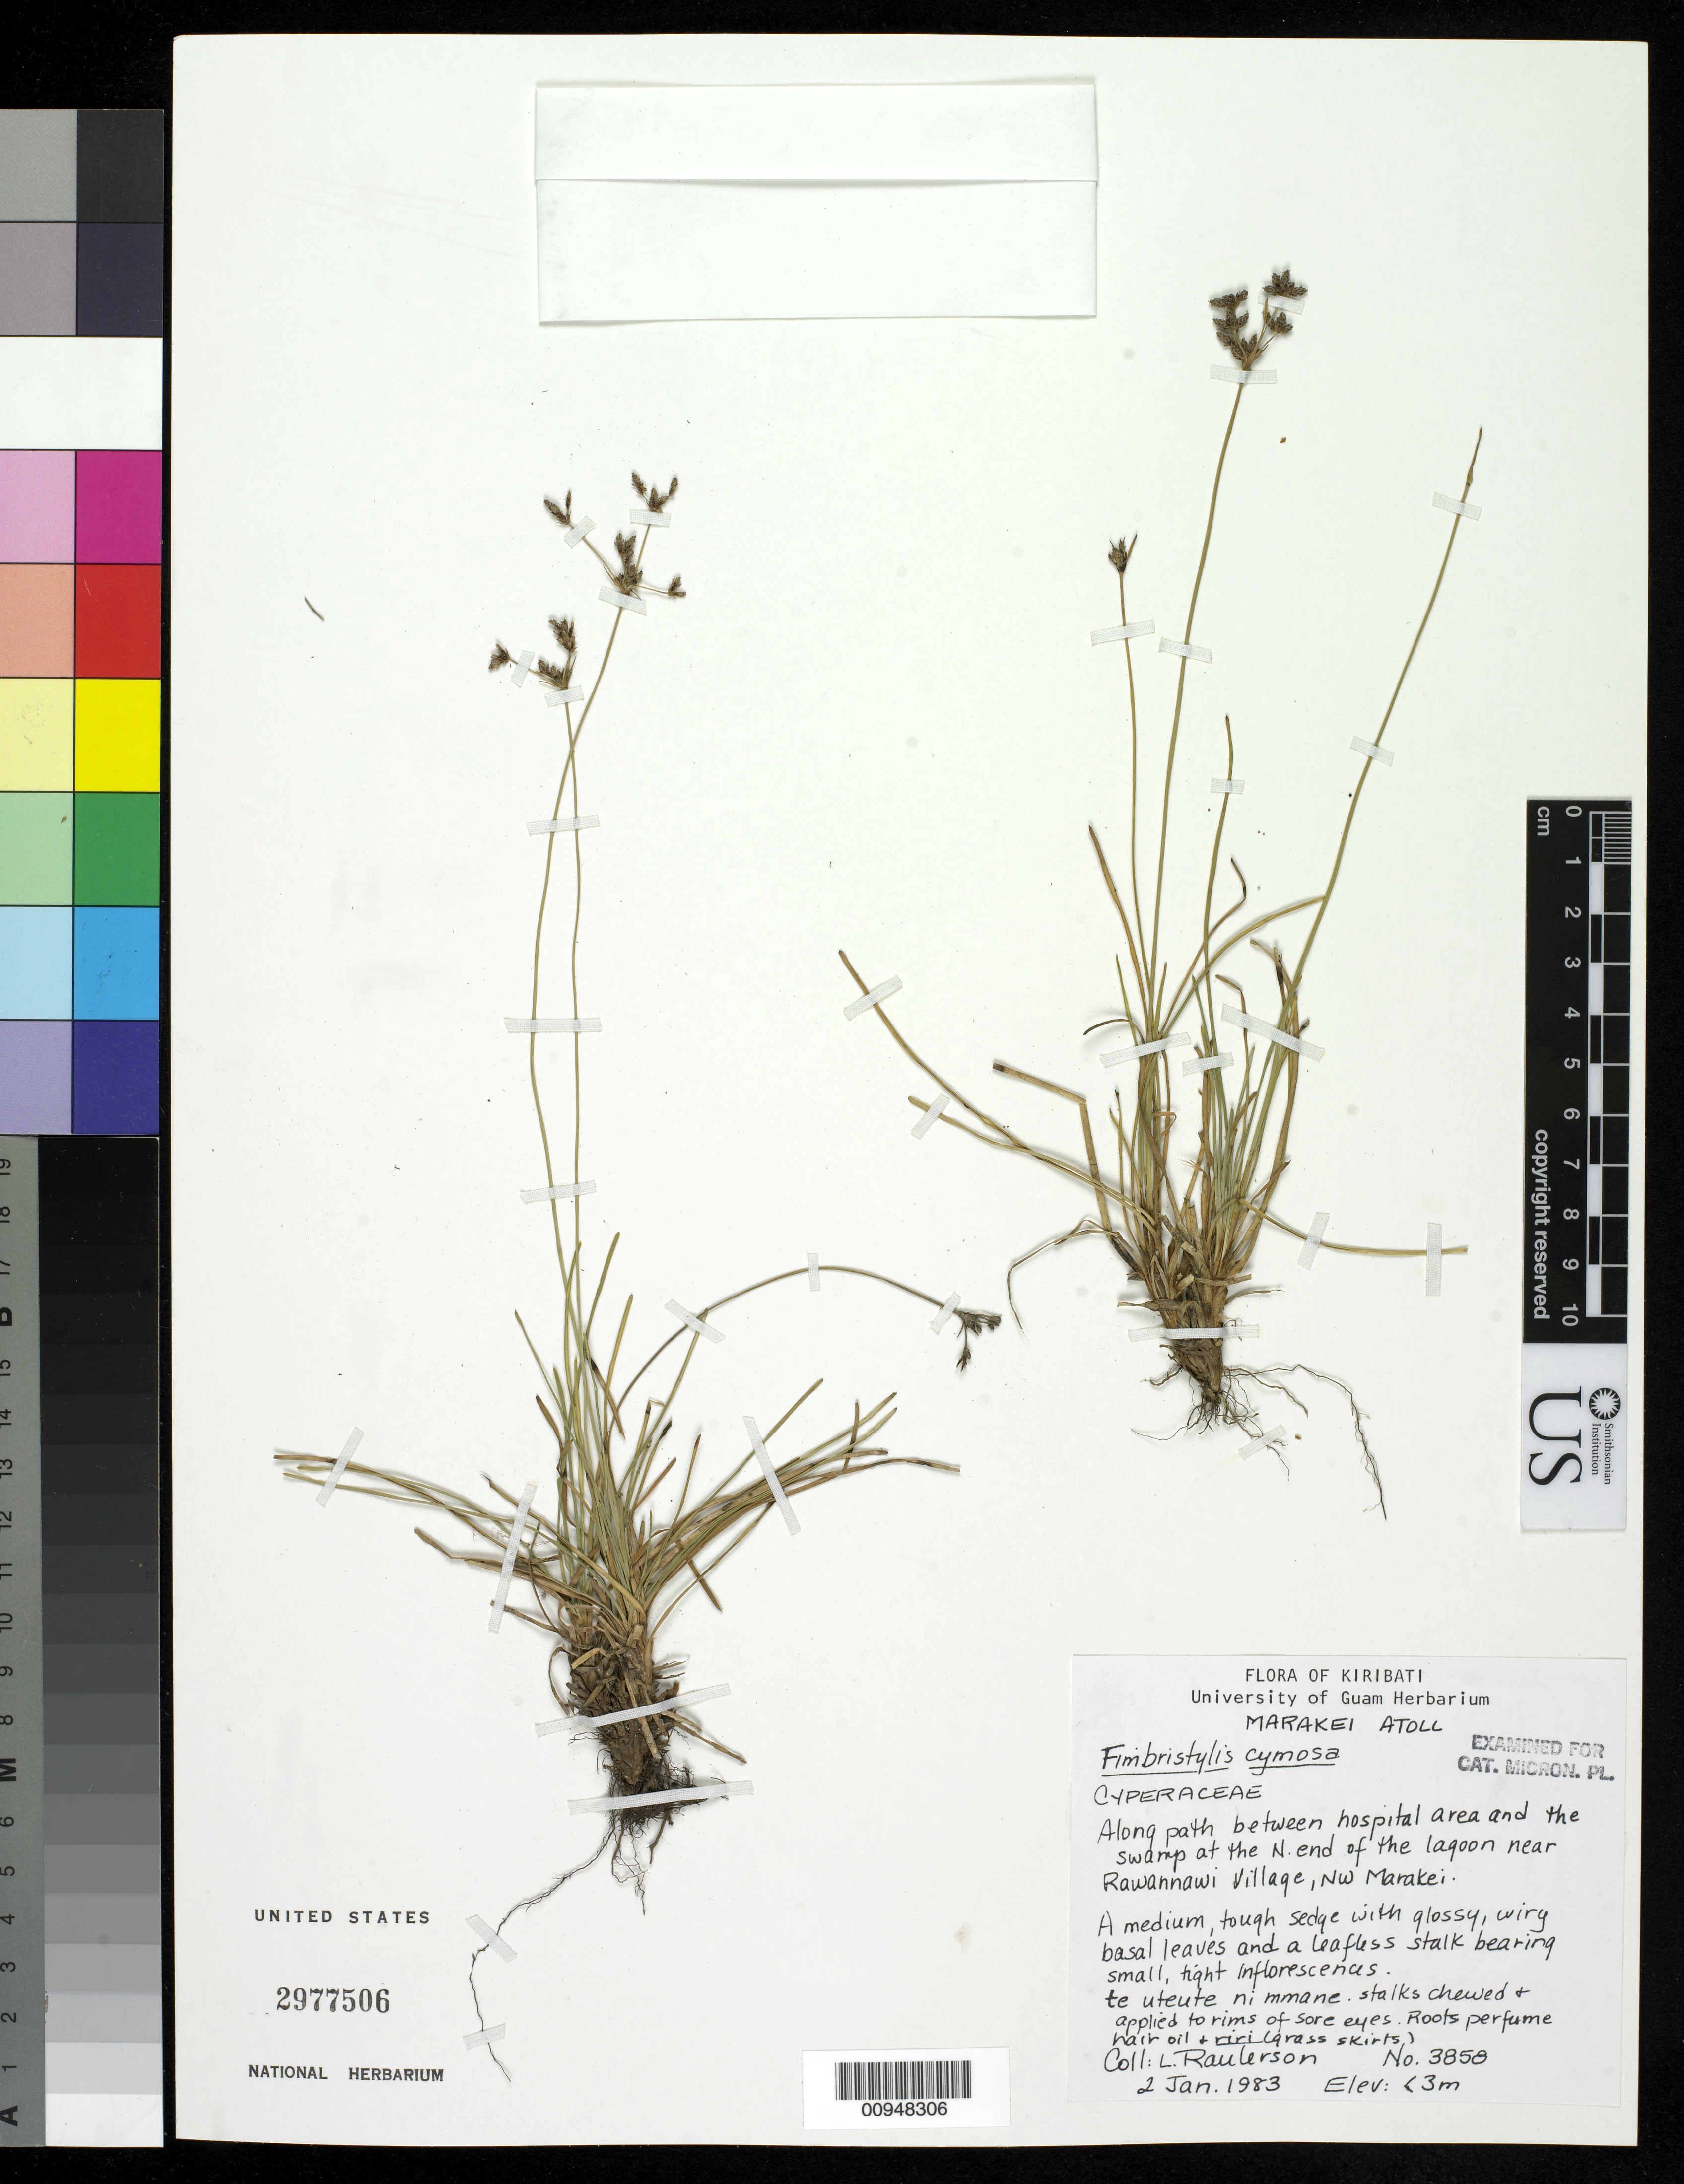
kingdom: Plantae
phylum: Tracheophyta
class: Liliopsida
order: Poales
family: Cyperaceae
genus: Fimbristylis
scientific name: Fimbristylis cymosa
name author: R. Br.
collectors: L. Raulerson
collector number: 3858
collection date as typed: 02 Jan 1983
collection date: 1983-01-02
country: Kiribati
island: Marakei Atoll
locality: Along path between hospital area and the swamp at the N end of the lagoon near Rawannawi village, NW Marakei.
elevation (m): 0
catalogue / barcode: US 2977506